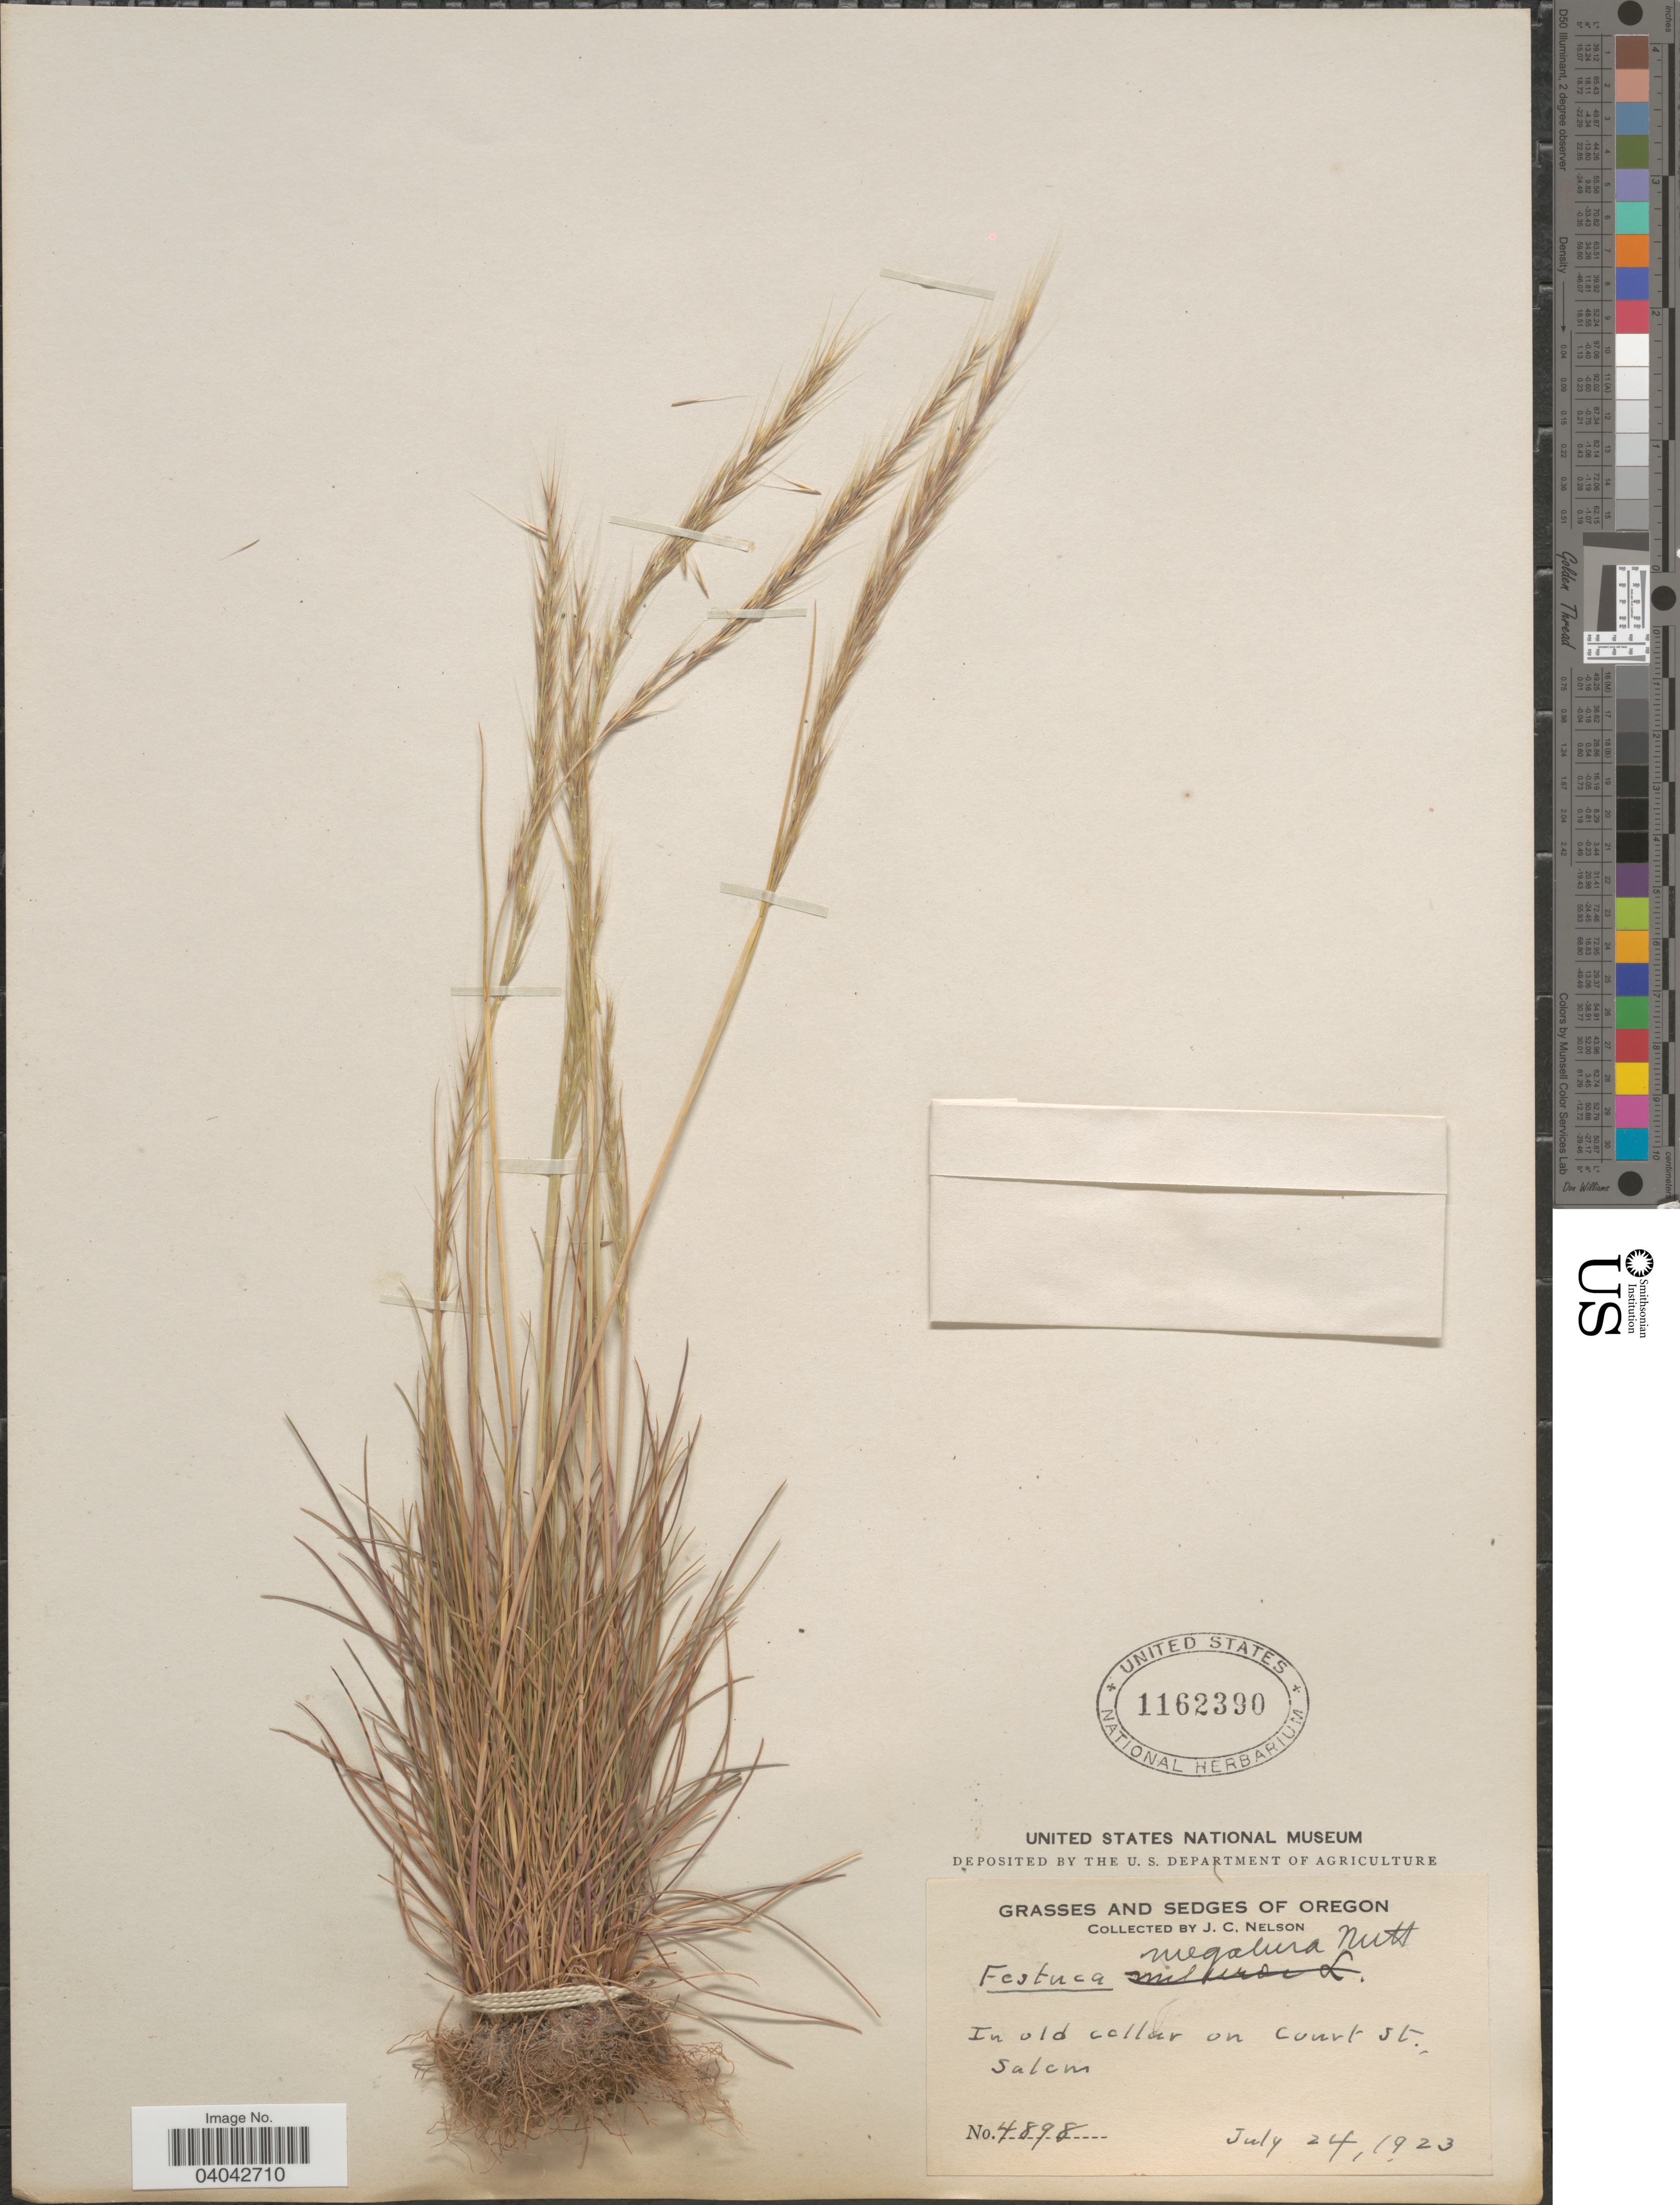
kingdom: Plantae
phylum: Tracheophyta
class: Liliopsida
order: Poales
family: Poaceae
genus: Festuca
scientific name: Festuca megalura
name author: Nutt.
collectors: J. C. Nelson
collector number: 4898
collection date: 1923-07-24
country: United States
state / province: Oregon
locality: In old cellar on Court St., Salom.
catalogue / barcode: US 1162390